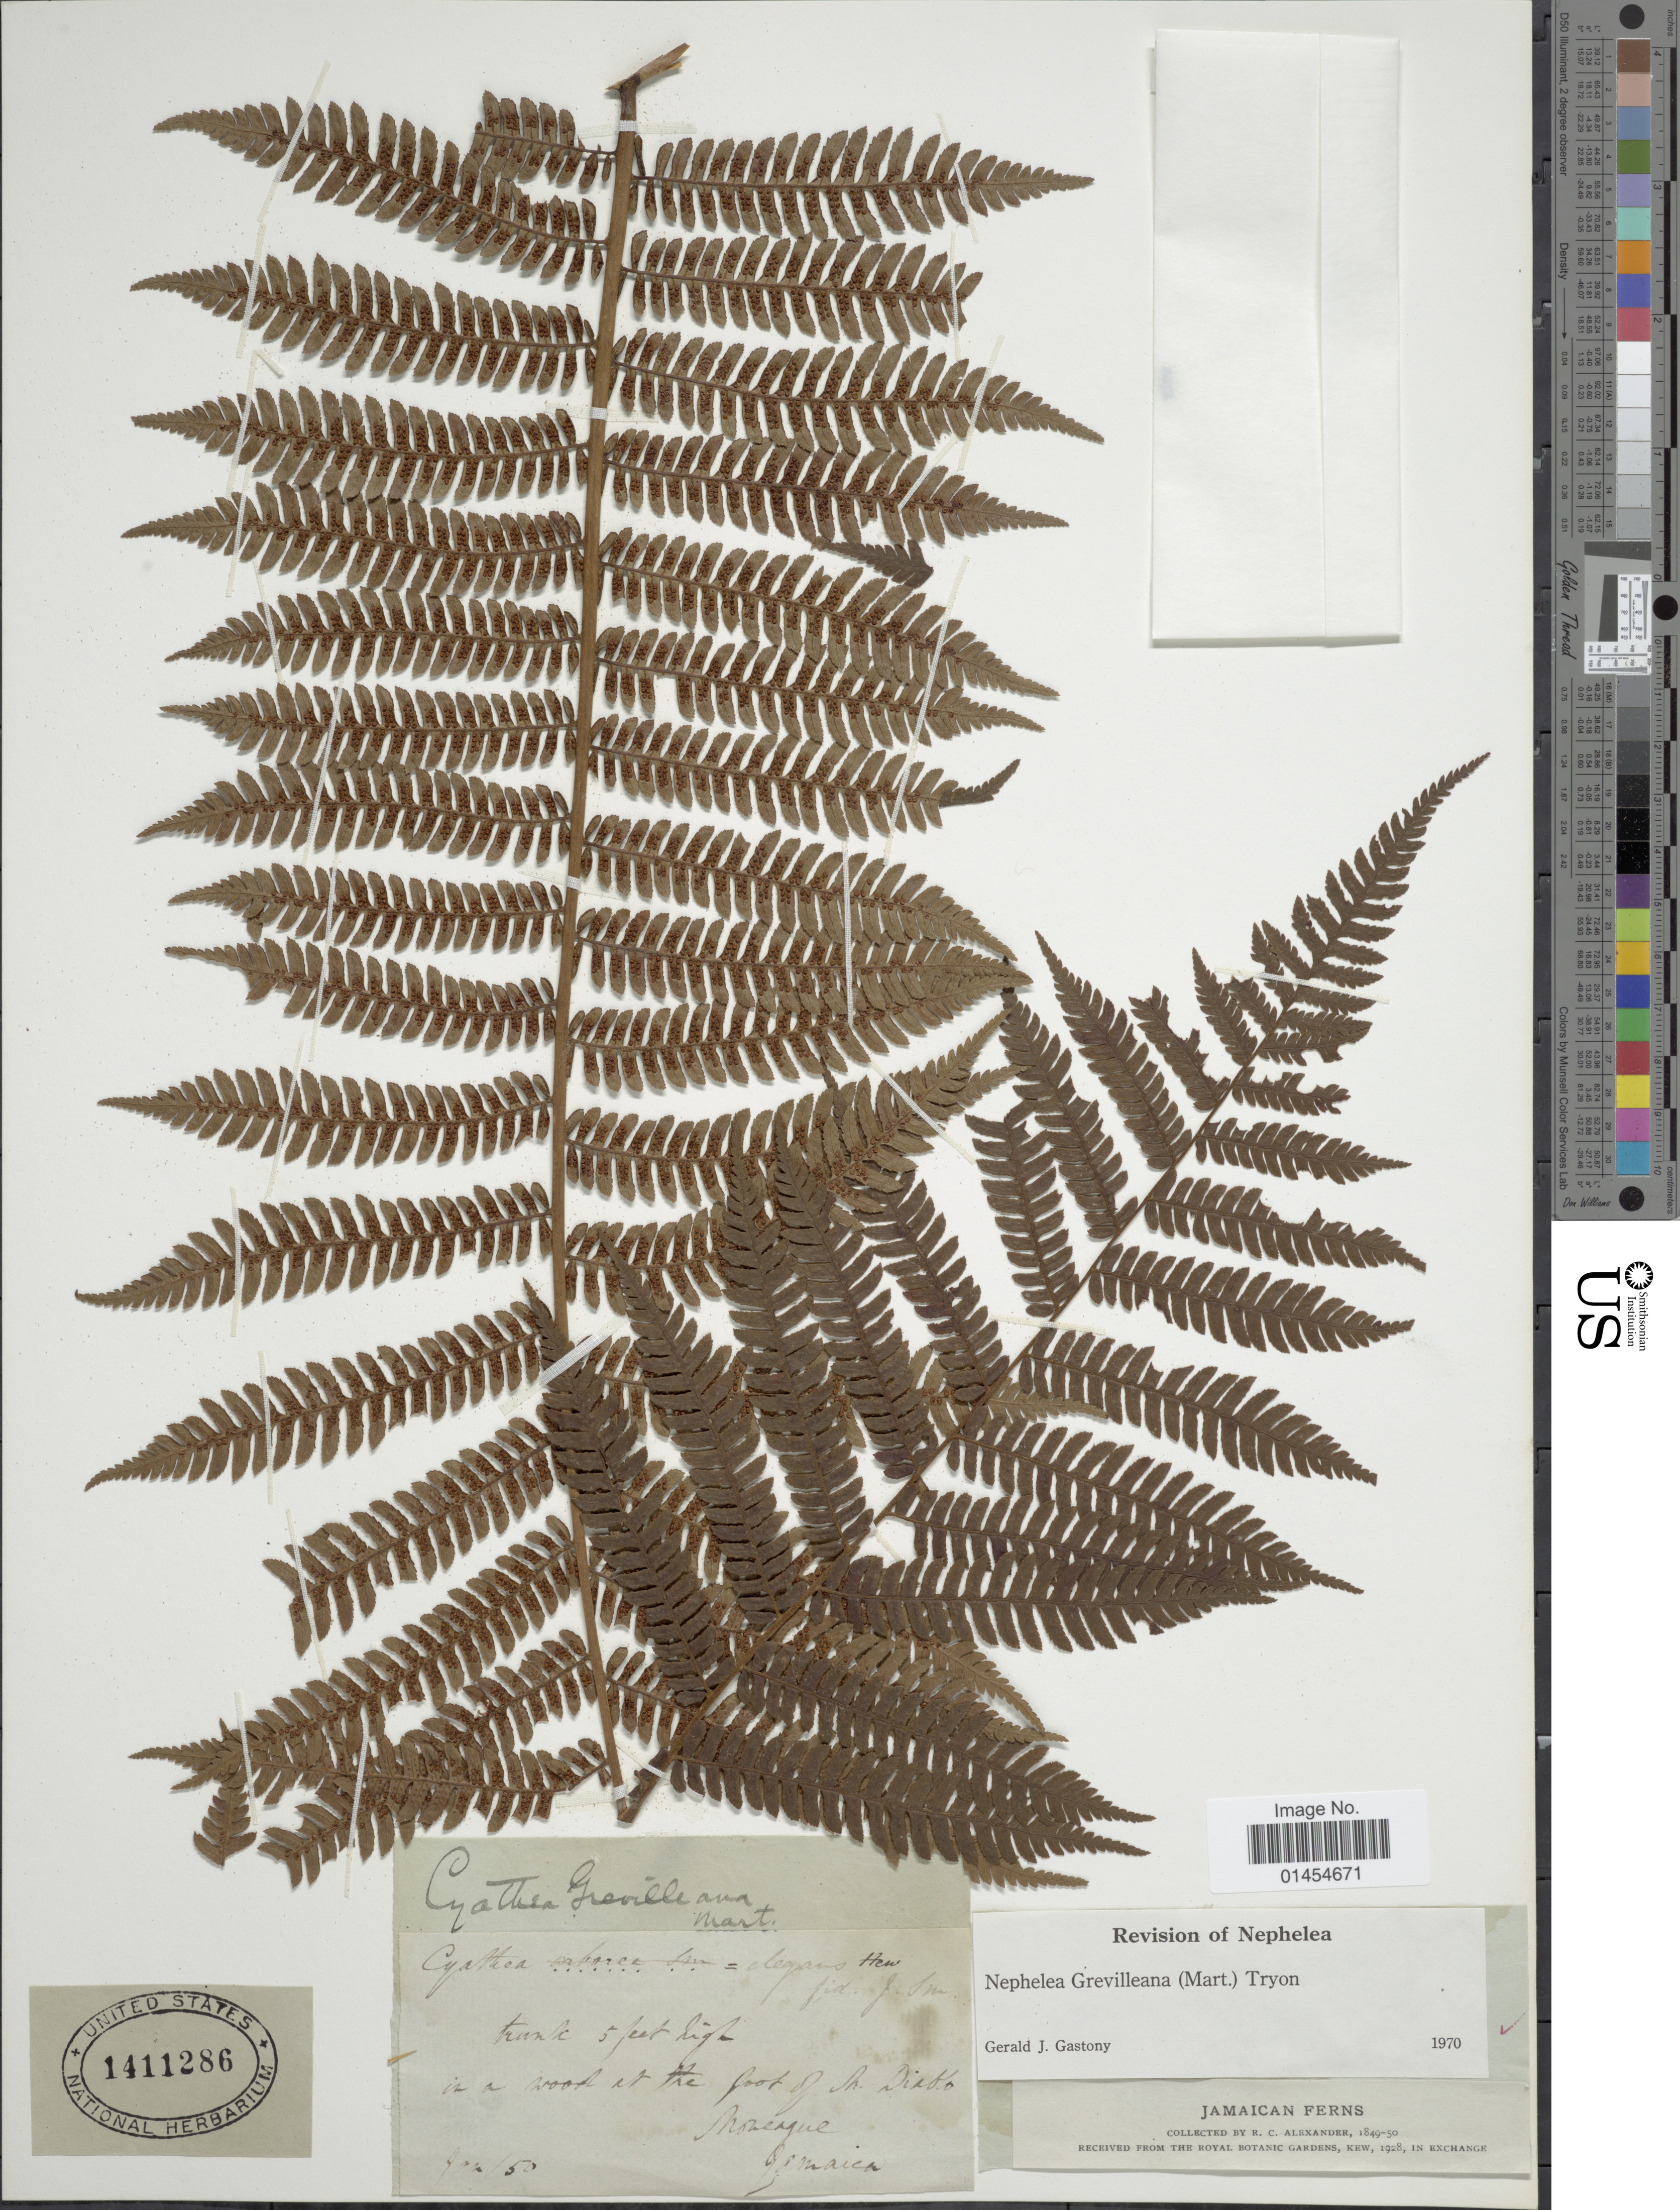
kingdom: Plantae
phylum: Tracheophyta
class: Polypodiopsida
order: Cyatheales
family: Cyatheaceae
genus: Alsophila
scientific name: Alsophila grevilleana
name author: (Mart.) D.S. Conant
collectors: R. C. Alexander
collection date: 1850-01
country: Jamaica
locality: In a wood at the foot of M. Diablo, Moneague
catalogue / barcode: US 1411286